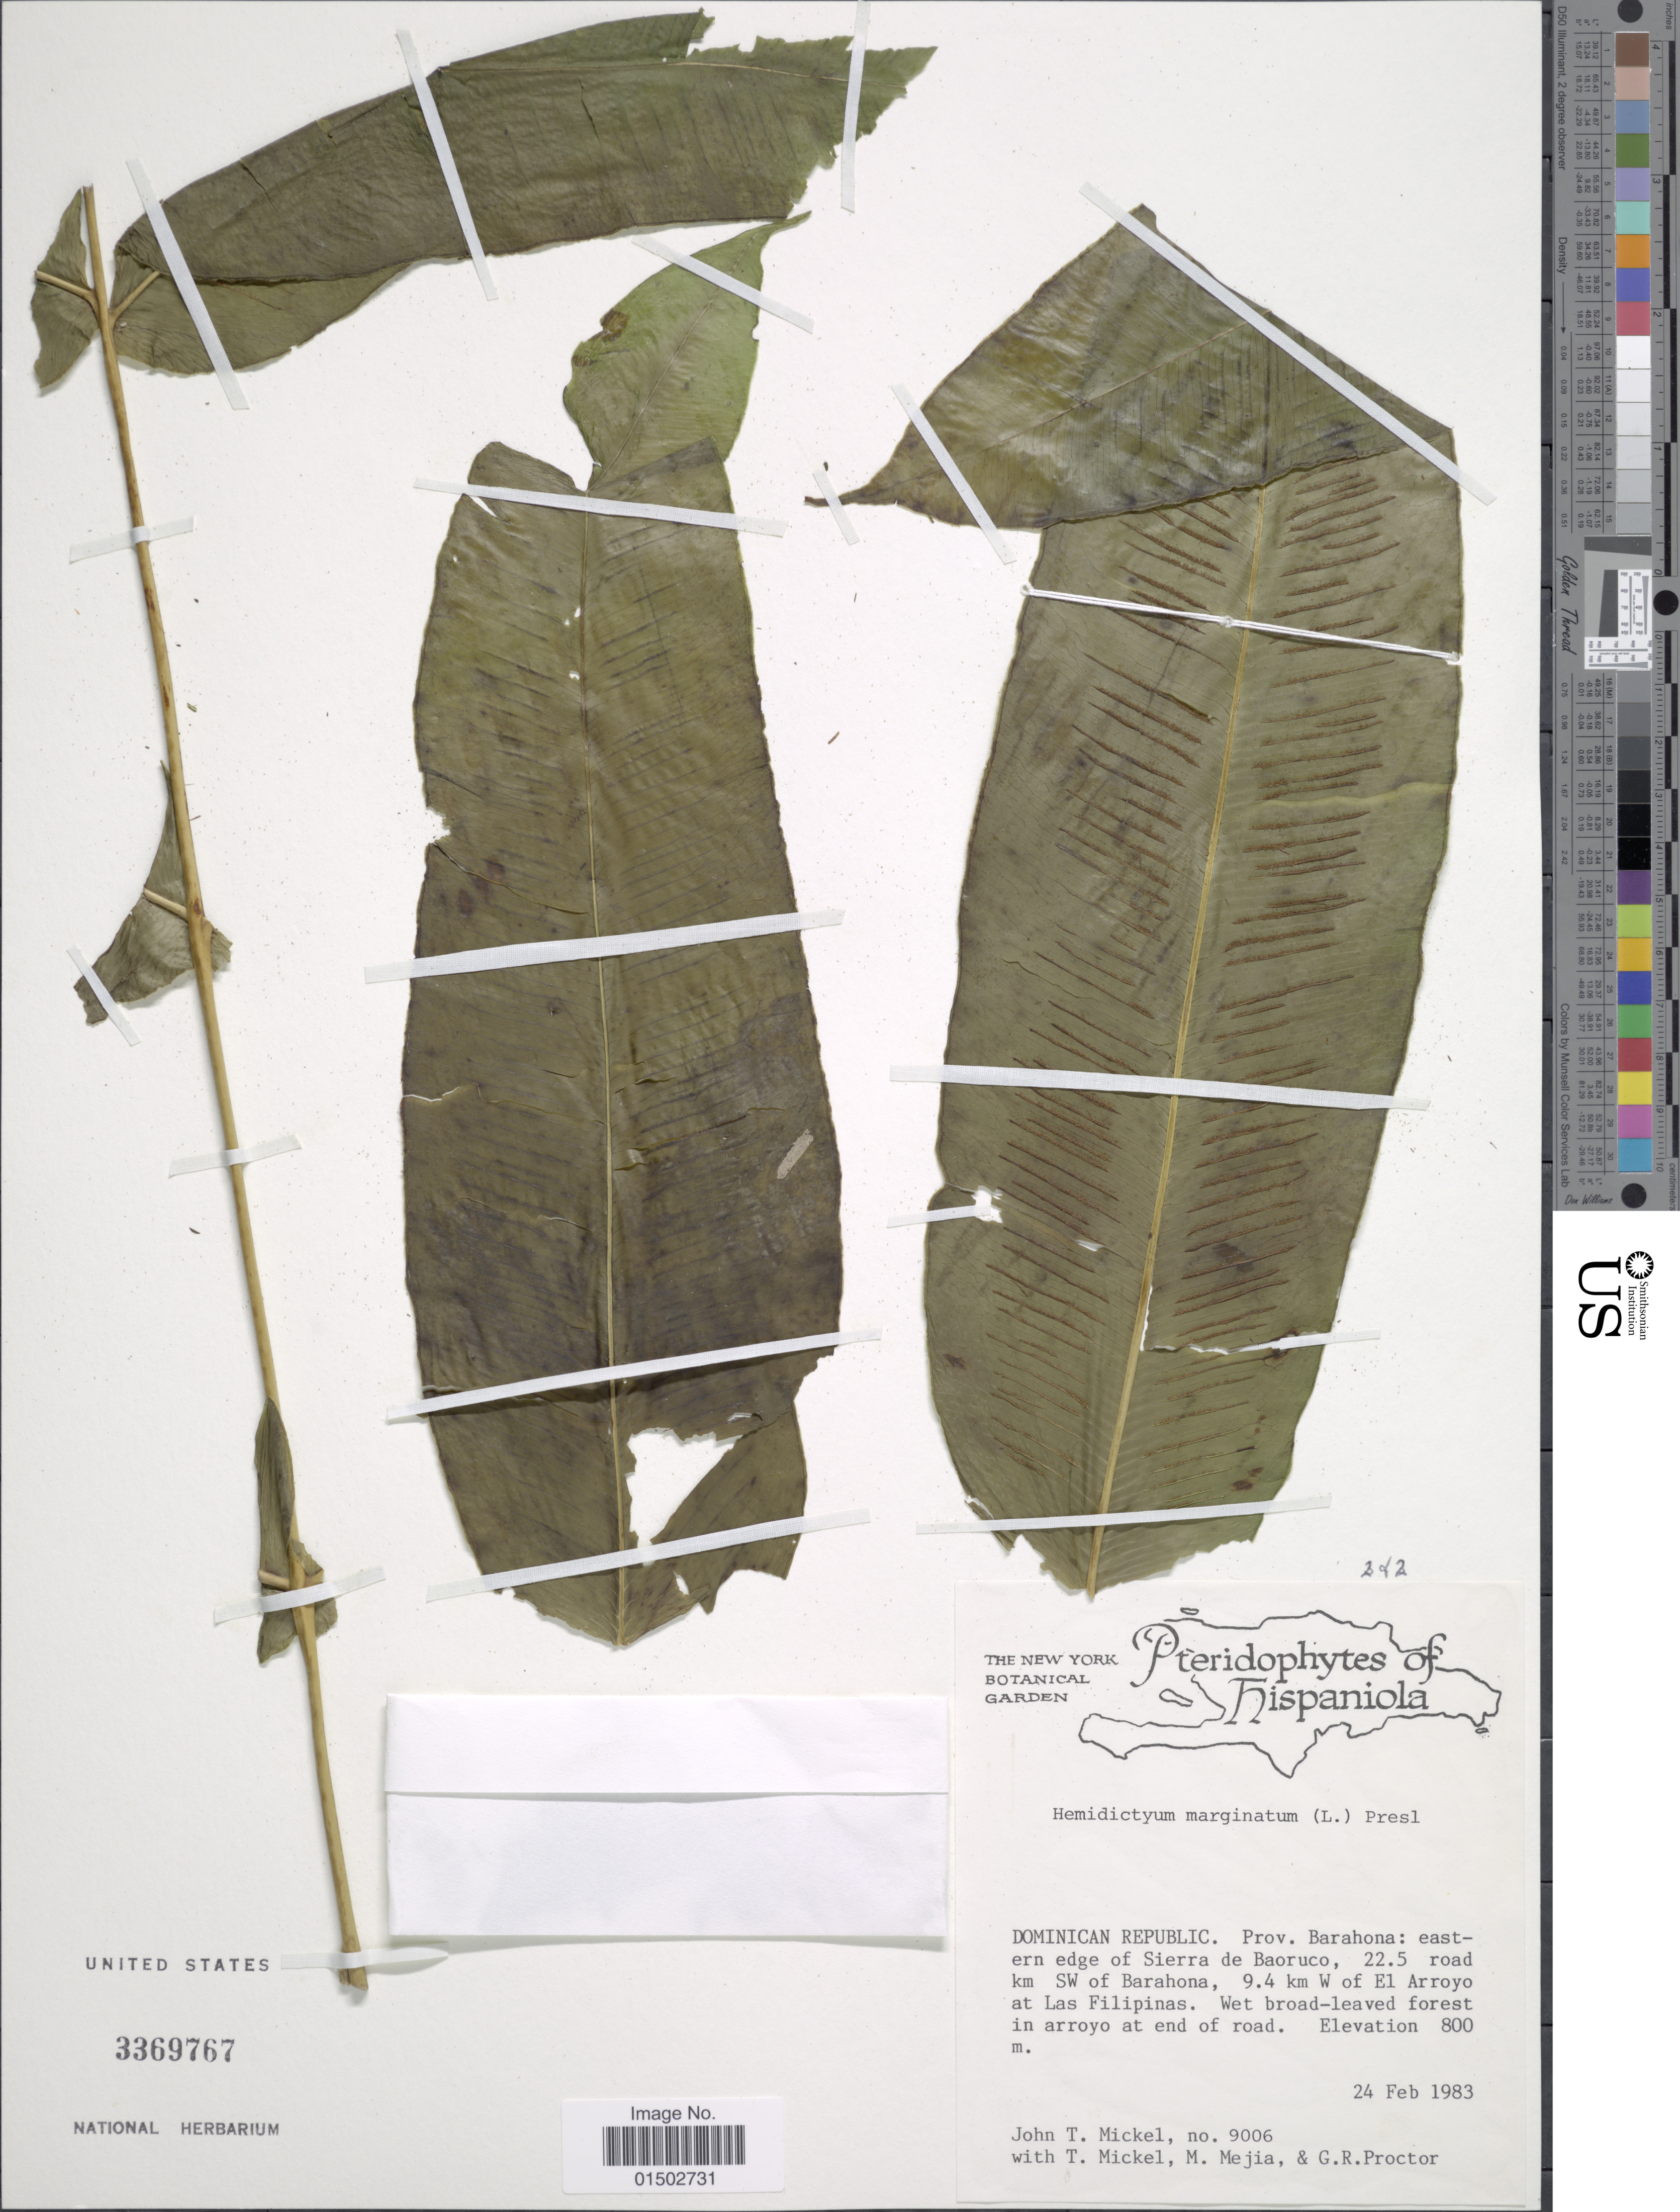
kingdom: Plantae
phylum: Tracheophyta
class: Polypodiopsida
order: Polypodiales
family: Hemidictyaceae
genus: Hemidictyum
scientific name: Hemidictyum marginatum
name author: (L.) C. Presl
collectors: J. T. Mickel, T. Mickel, M. Mejia & G. Proctor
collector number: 9006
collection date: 1983-02-24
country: Dominican Republic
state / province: Barahona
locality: Eastern edge of Sierra de Baoruco, 22.5 road km SW of Barahona, 9.4 km W of El Arroyo at Las Filipinas. Wet broaded- leaved forest in arroyo at end of road.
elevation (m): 800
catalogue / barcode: US 3369767